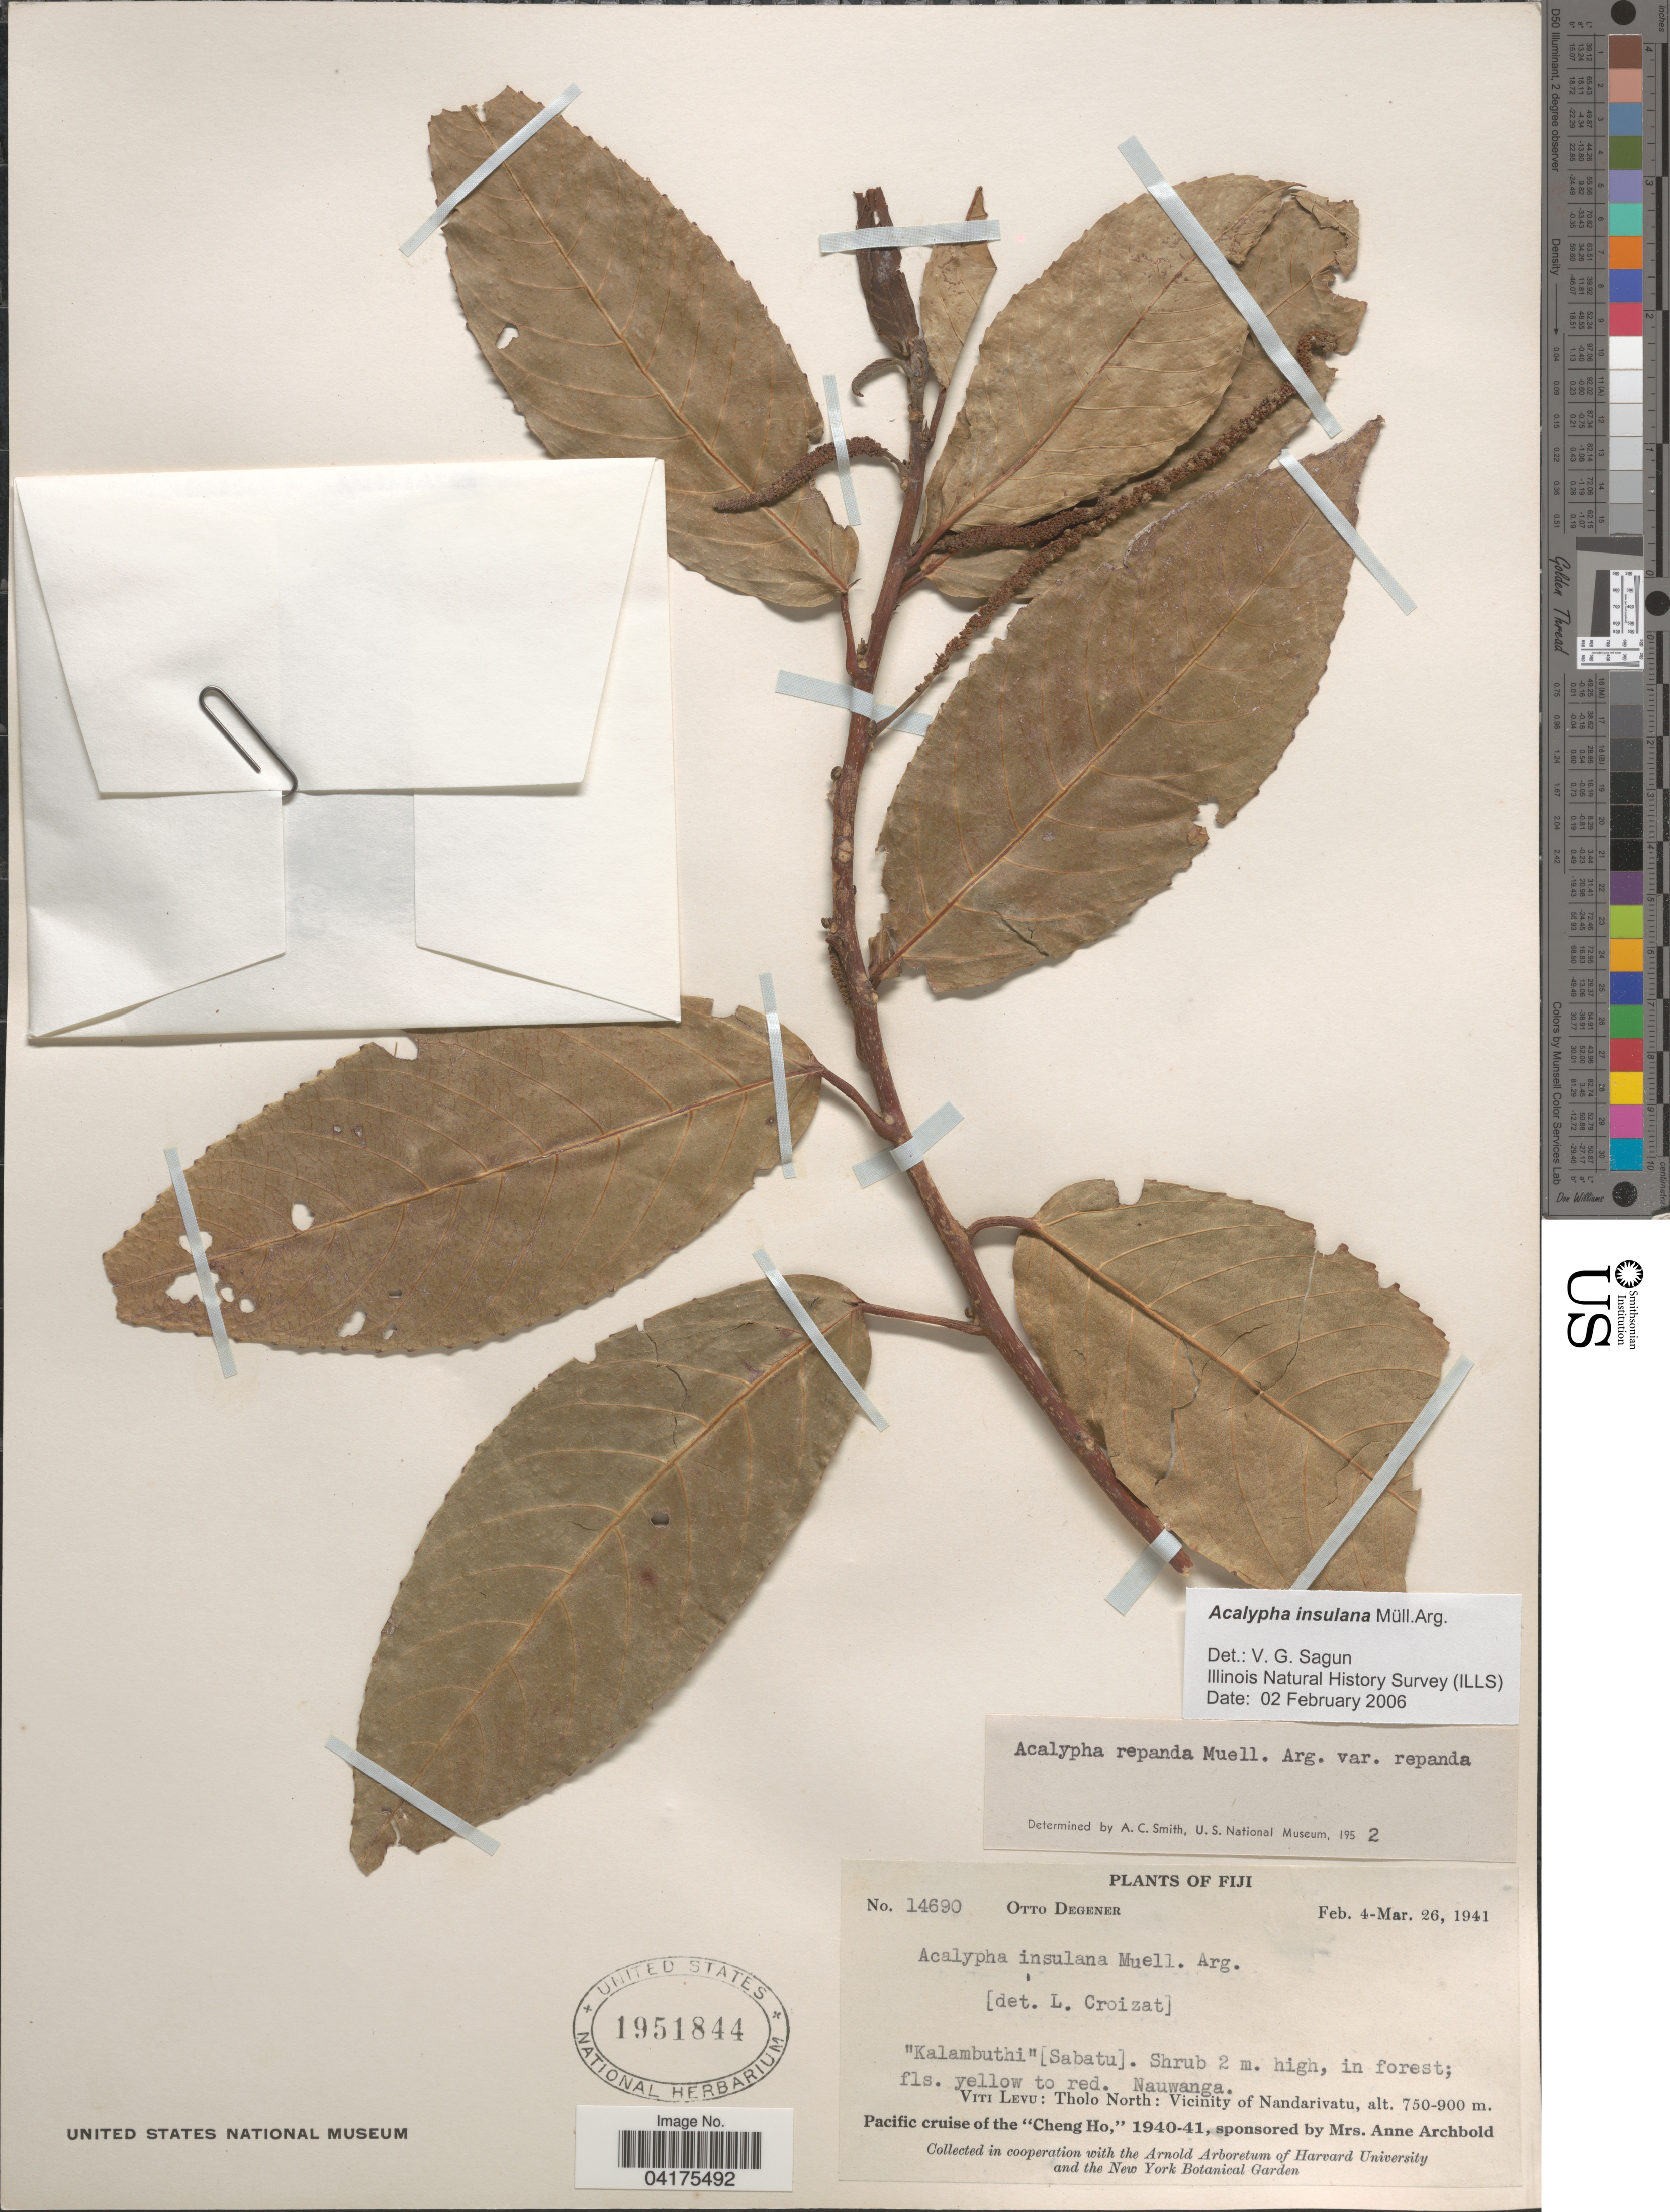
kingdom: Plantae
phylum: Tracheophyta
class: Magnoliopsida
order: Malpighiales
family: Euphorbiaceae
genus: Acalypha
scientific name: Acalypha insulana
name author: Müll. Arg.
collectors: O. Degener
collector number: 14690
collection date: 1941-02-04/1941-03-26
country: Fiji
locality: Kalambuthi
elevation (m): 750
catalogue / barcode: US 1951844